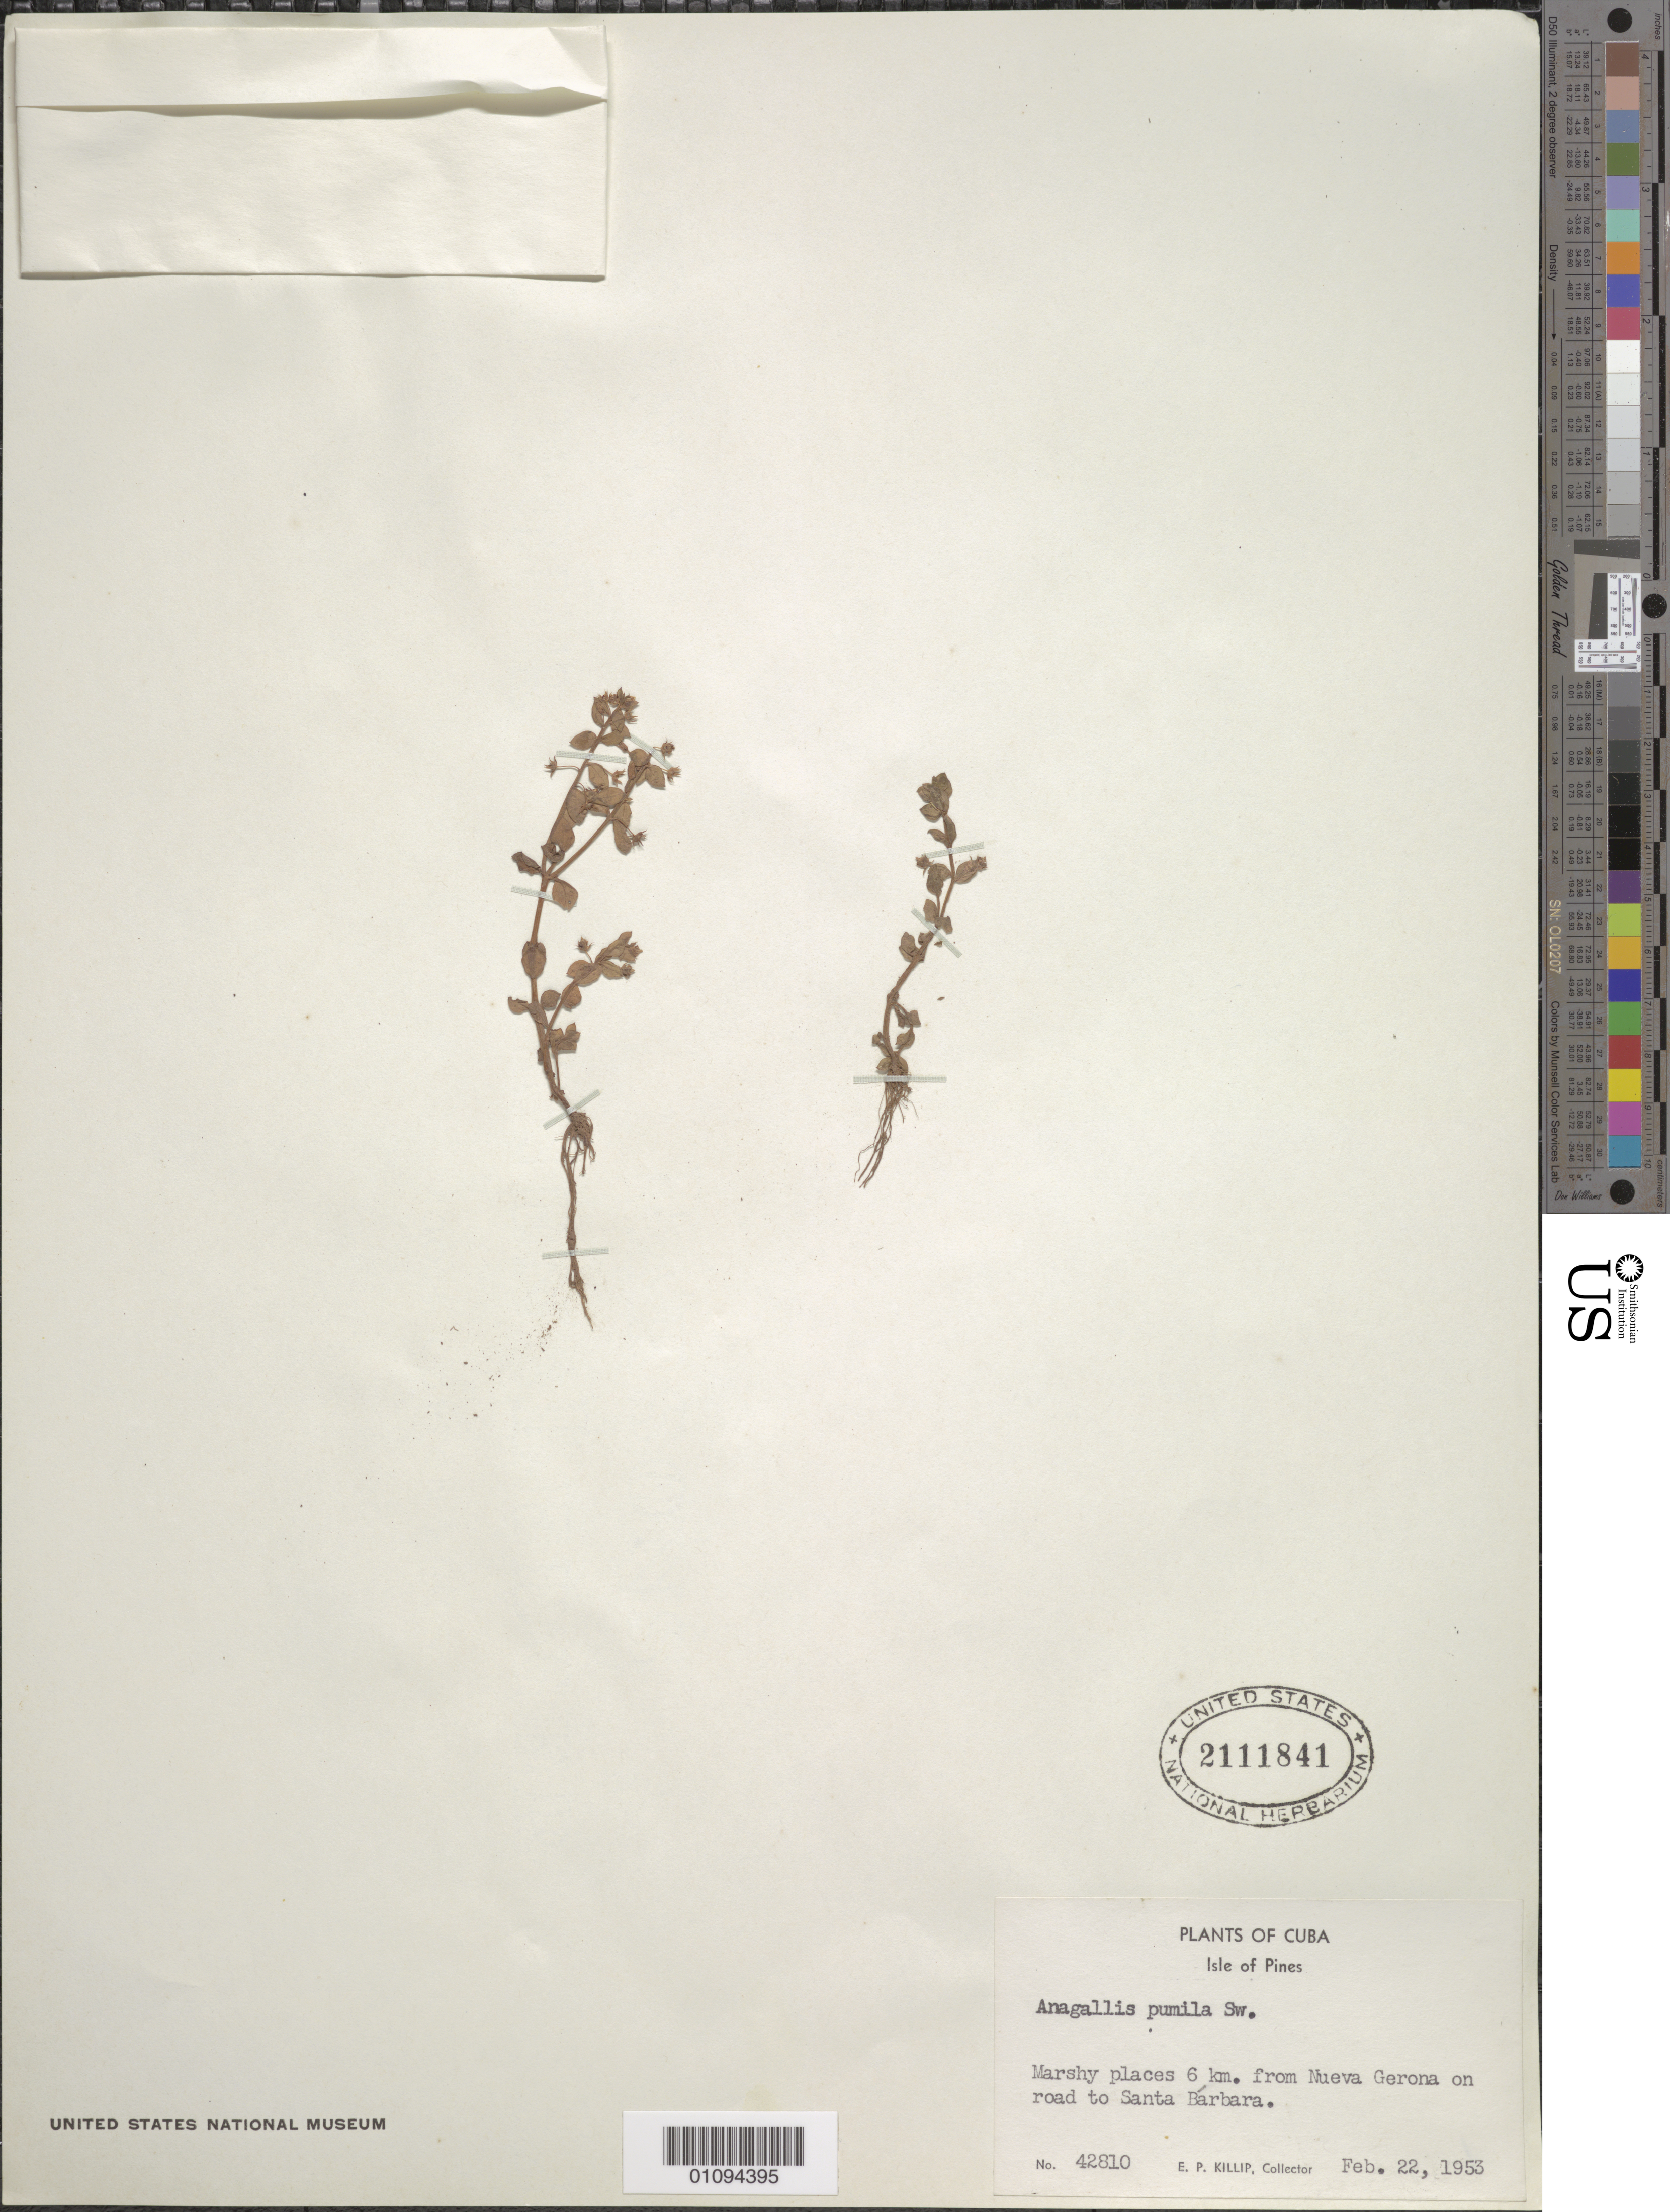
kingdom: Plantae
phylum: Tracheophyta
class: Magnoliopsida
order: Ericales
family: Primulaceae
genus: Anagallis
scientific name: Anagallis pumila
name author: Sw.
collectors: E. P. Killip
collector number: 42810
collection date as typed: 22 Feb 1953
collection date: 1953-02-22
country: Cuba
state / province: Isla de La Juventud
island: Isla de la Juventud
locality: Isle of Pines, 6 km from Nueva Gerona, road to Santa Barbara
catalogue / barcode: US 2111841